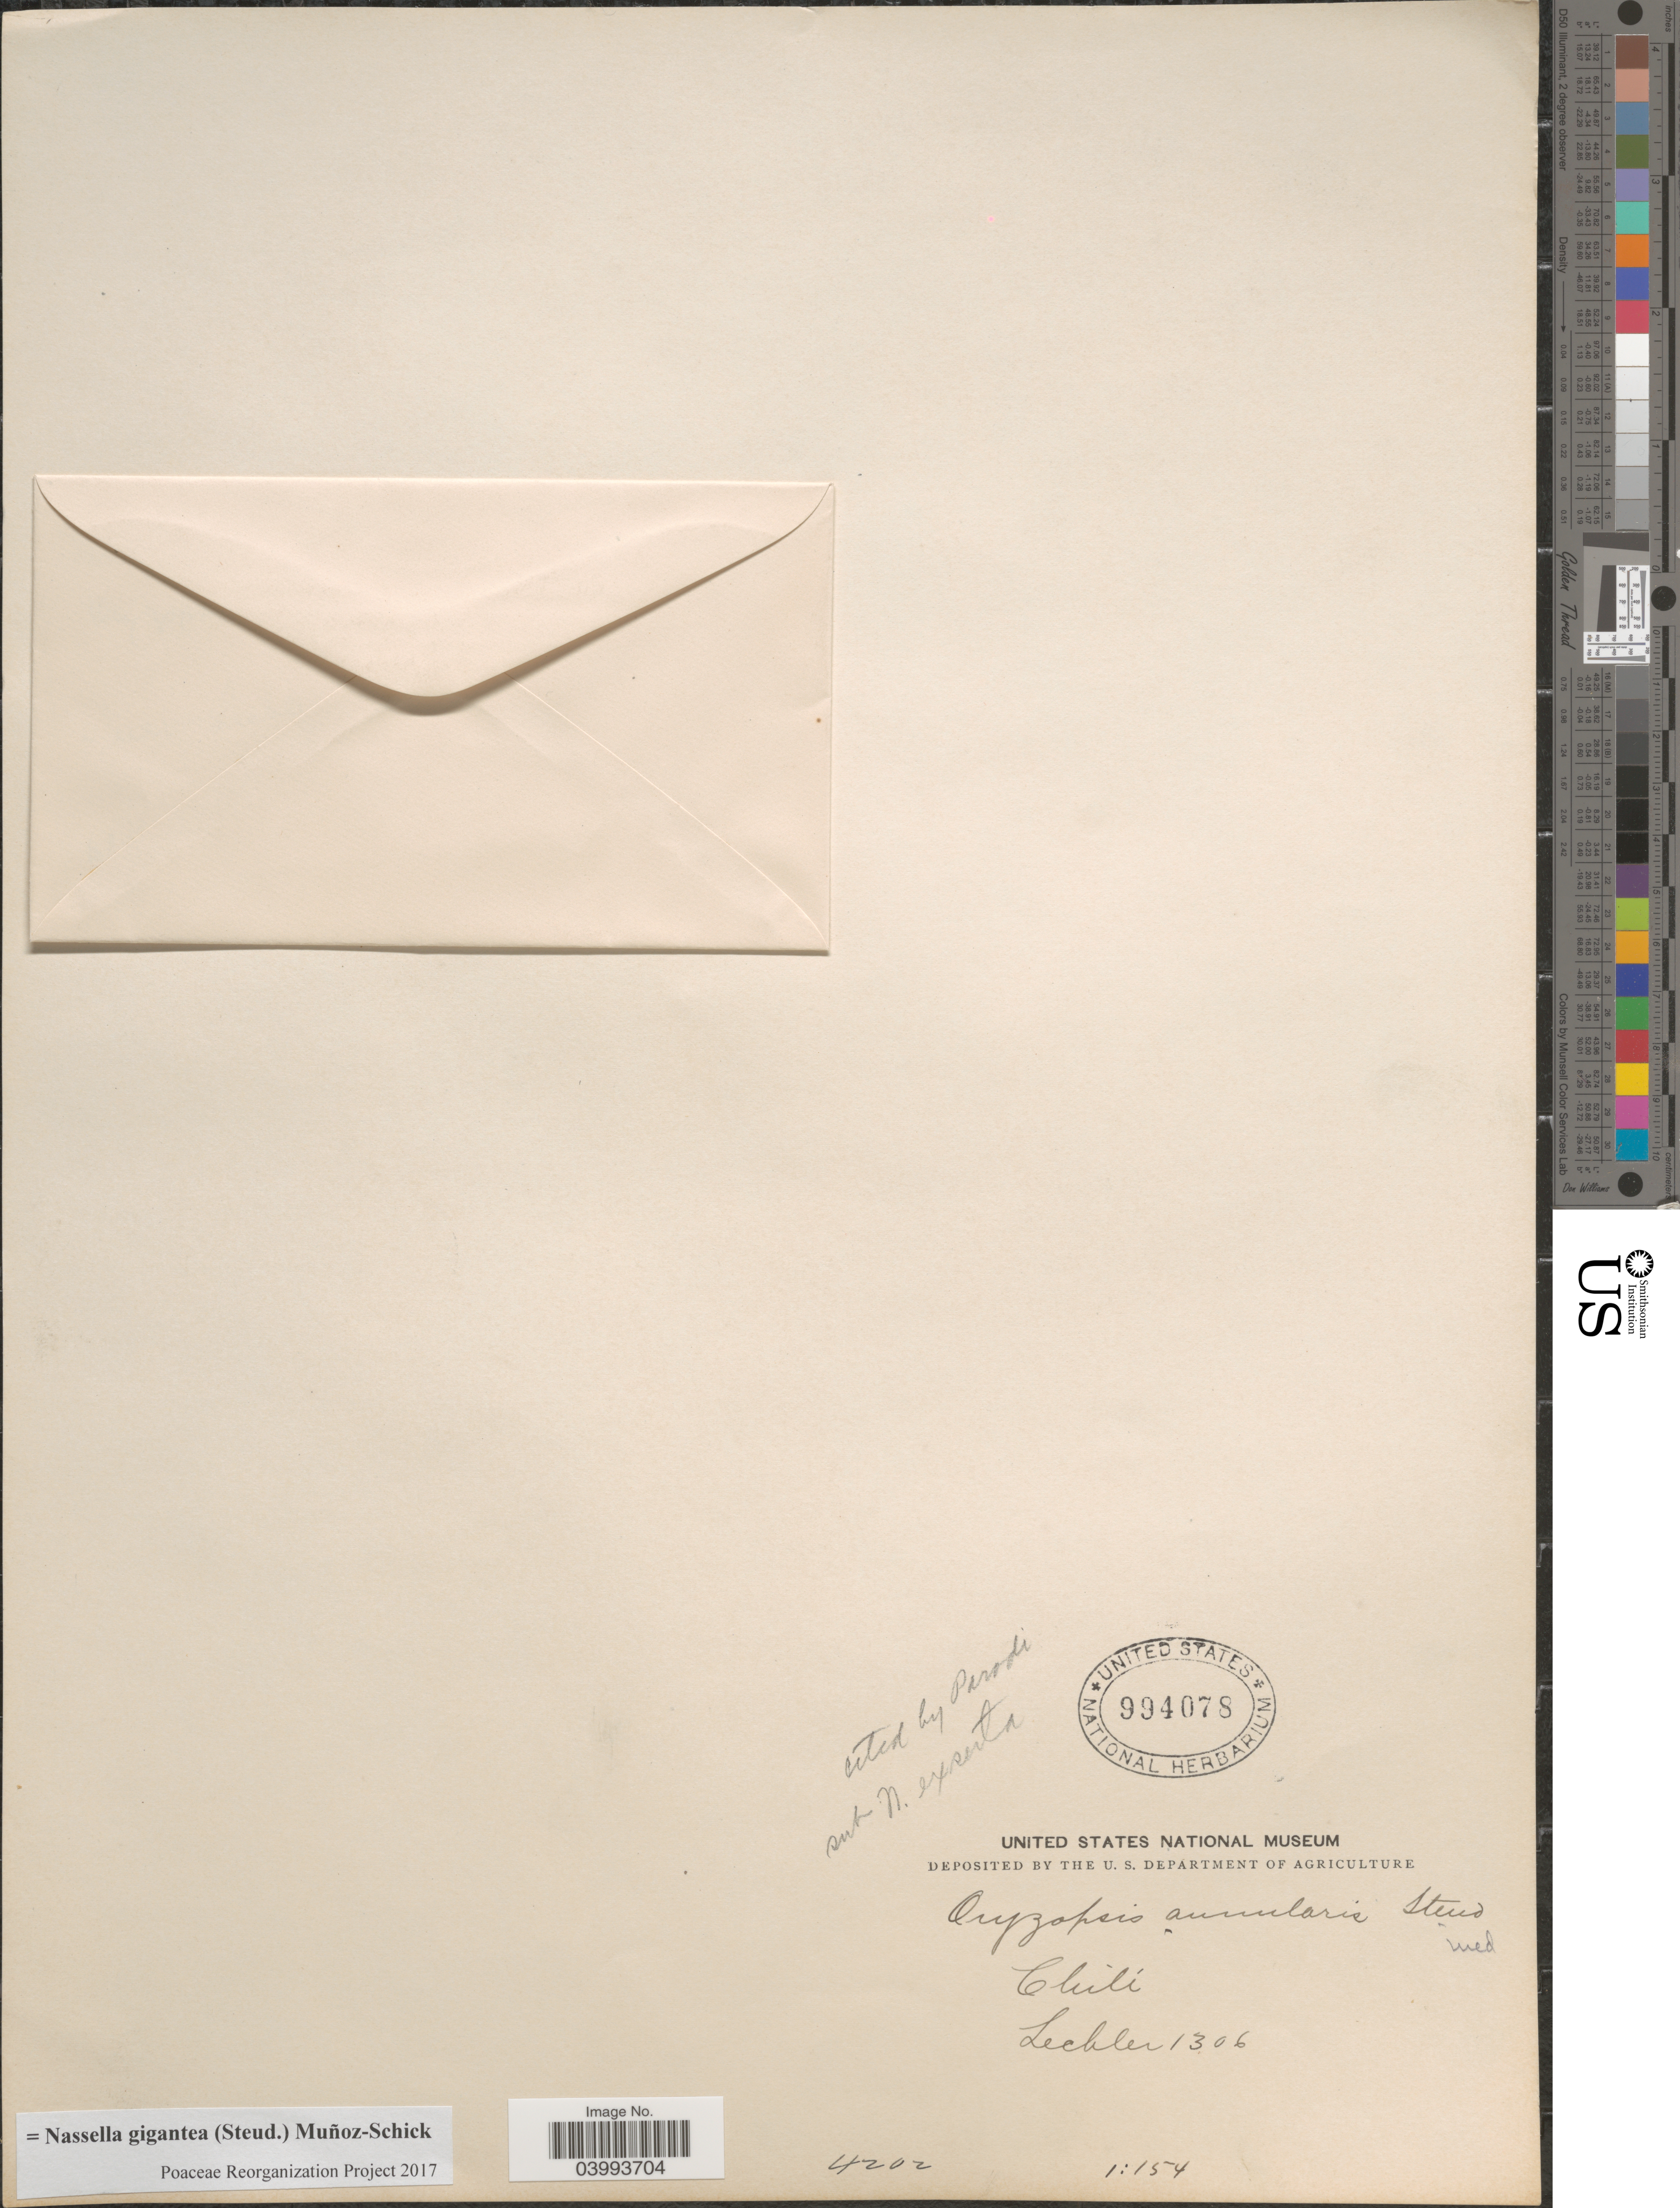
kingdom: Plantae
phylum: Tracheophyta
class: Liliopsida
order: Poales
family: Poaceae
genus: Nassella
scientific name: Nassella gigantea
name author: (Steud.) Muñoz-Schick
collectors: -. Lechler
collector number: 1306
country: Chile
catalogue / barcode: US 994078